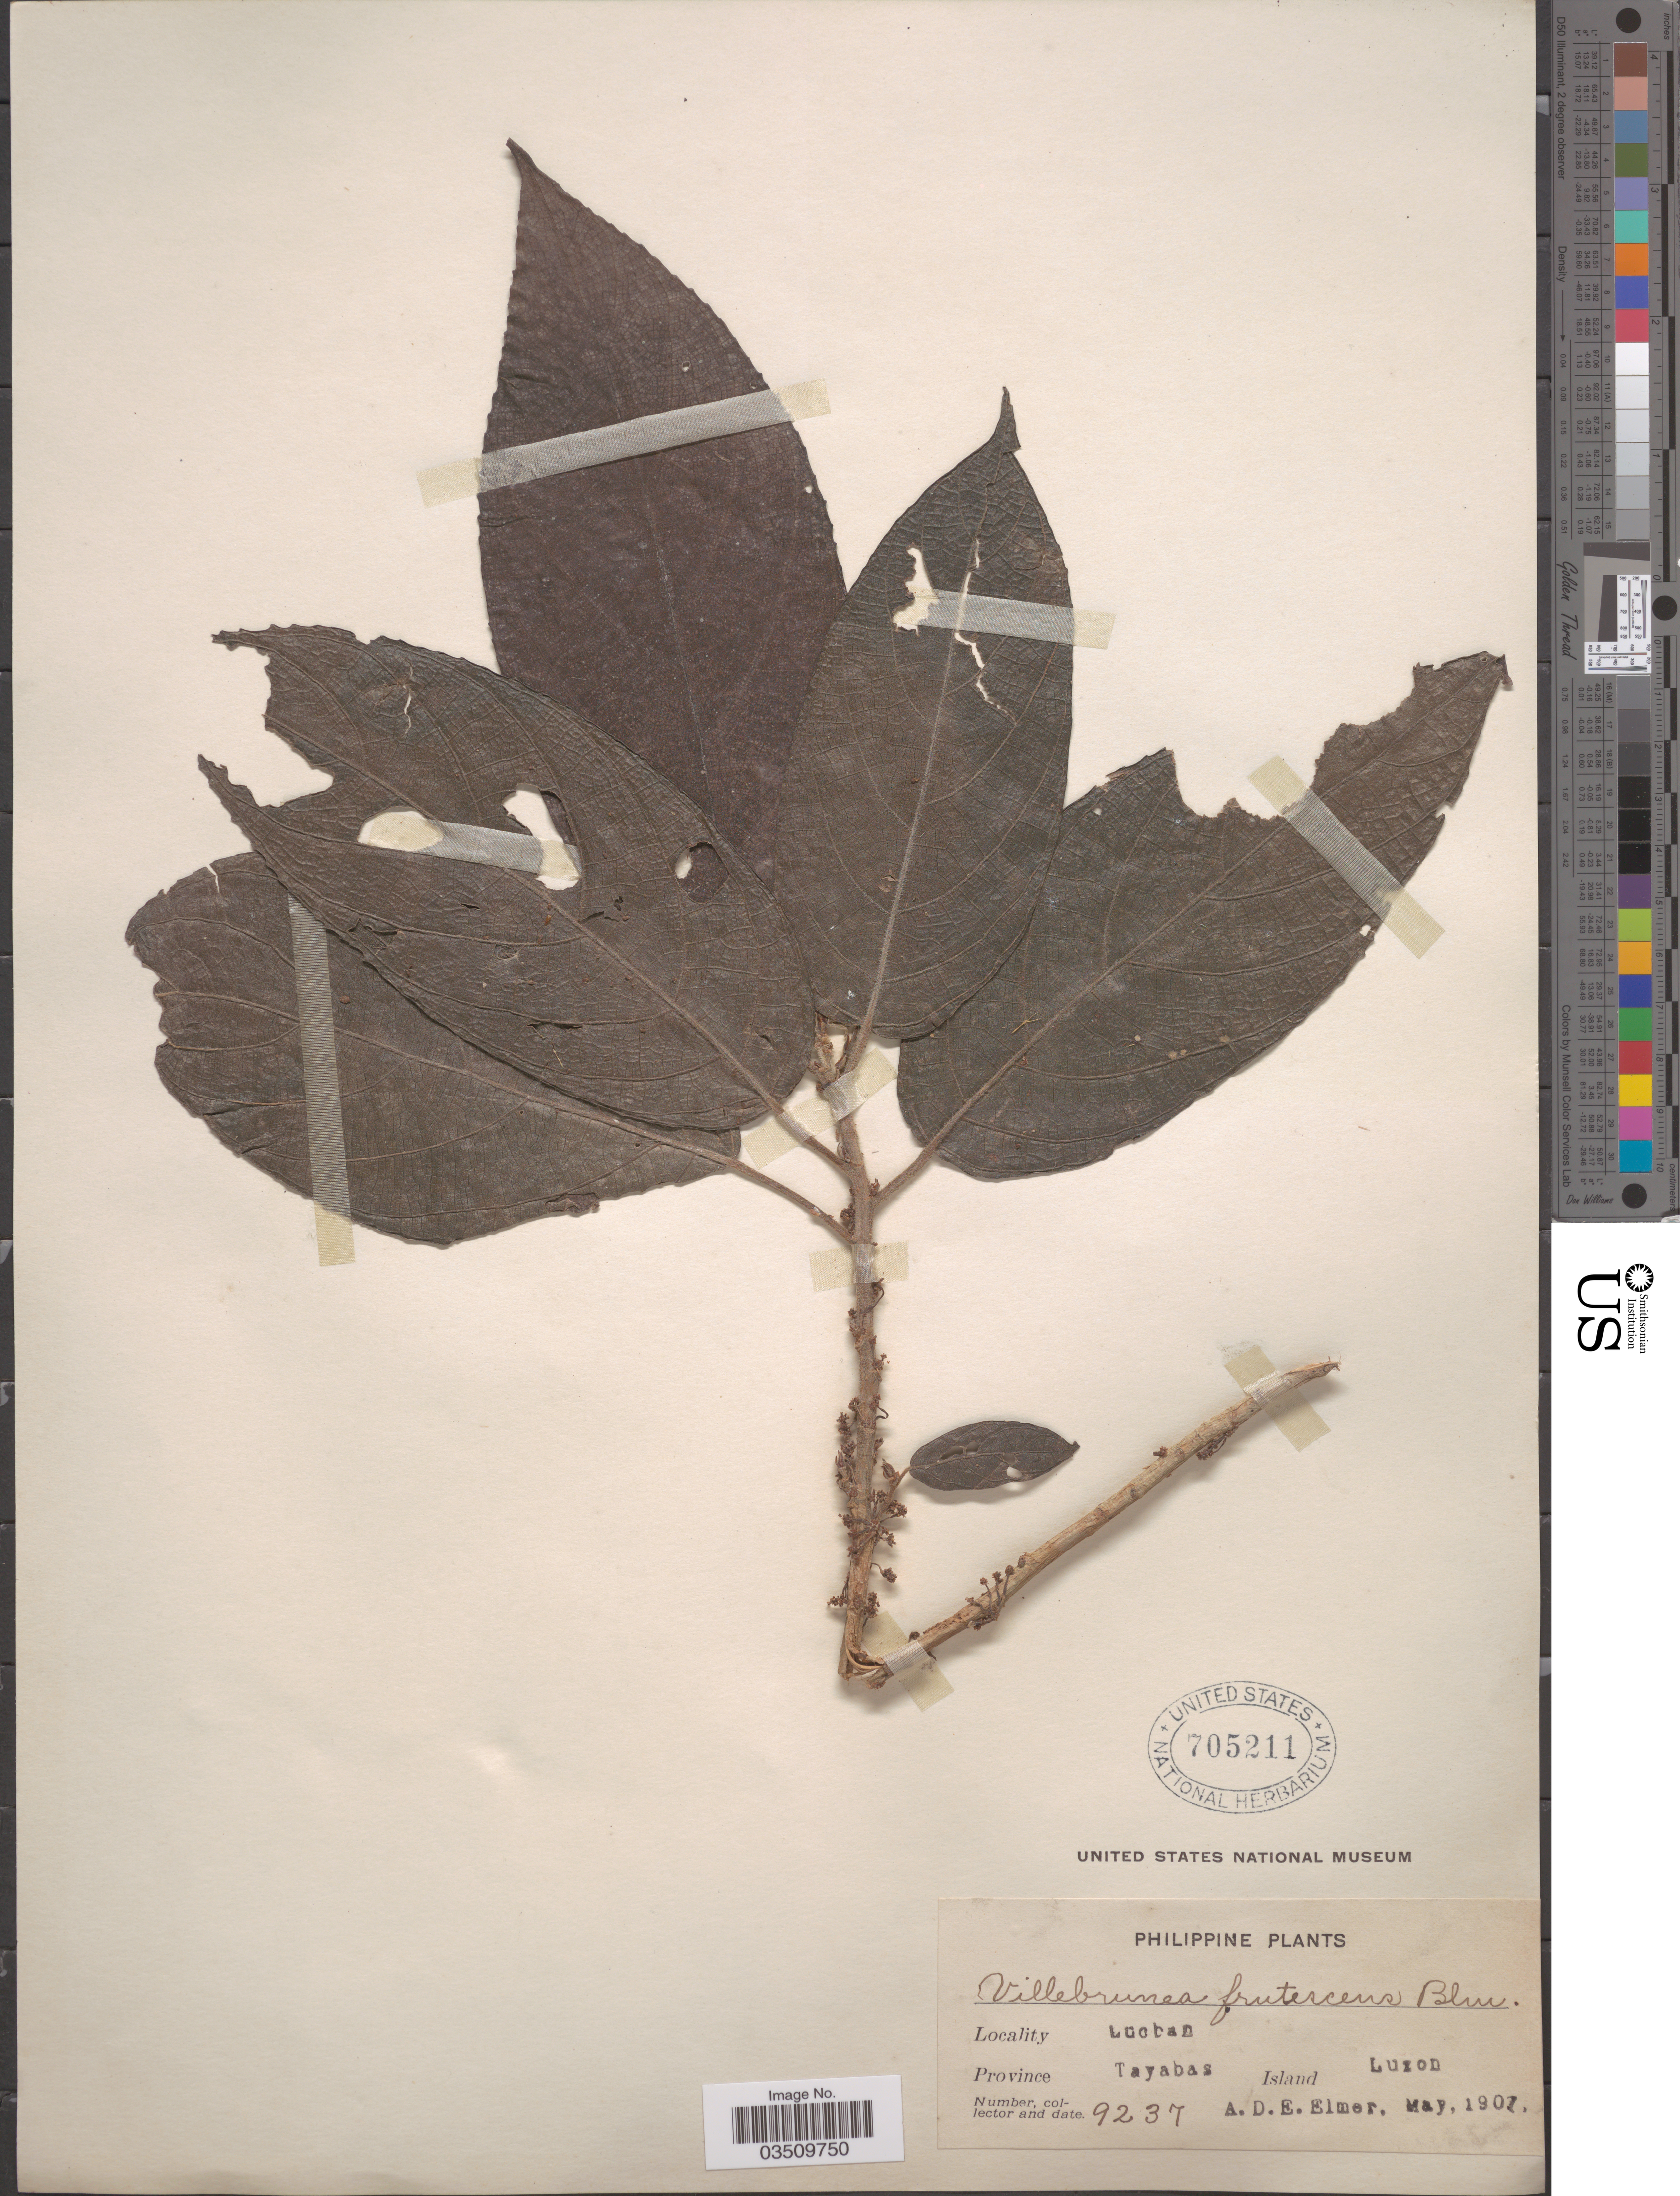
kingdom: Plantae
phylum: Tracheophyta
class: Magnoliopsida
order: Rosales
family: Urticaceae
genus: Oreocnide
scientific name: Oreocnide rubescens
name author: (Blume) Miq.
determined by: Strong, M. T., (US), Smithsonian Institution - National Museum of Natural History (UNITED STATES)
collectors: A. D. E. Elmer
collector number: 9237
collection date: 1907-05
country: Philippines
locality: Luchan. Province Tayabas. Island Luzon.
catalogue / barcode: US 705211